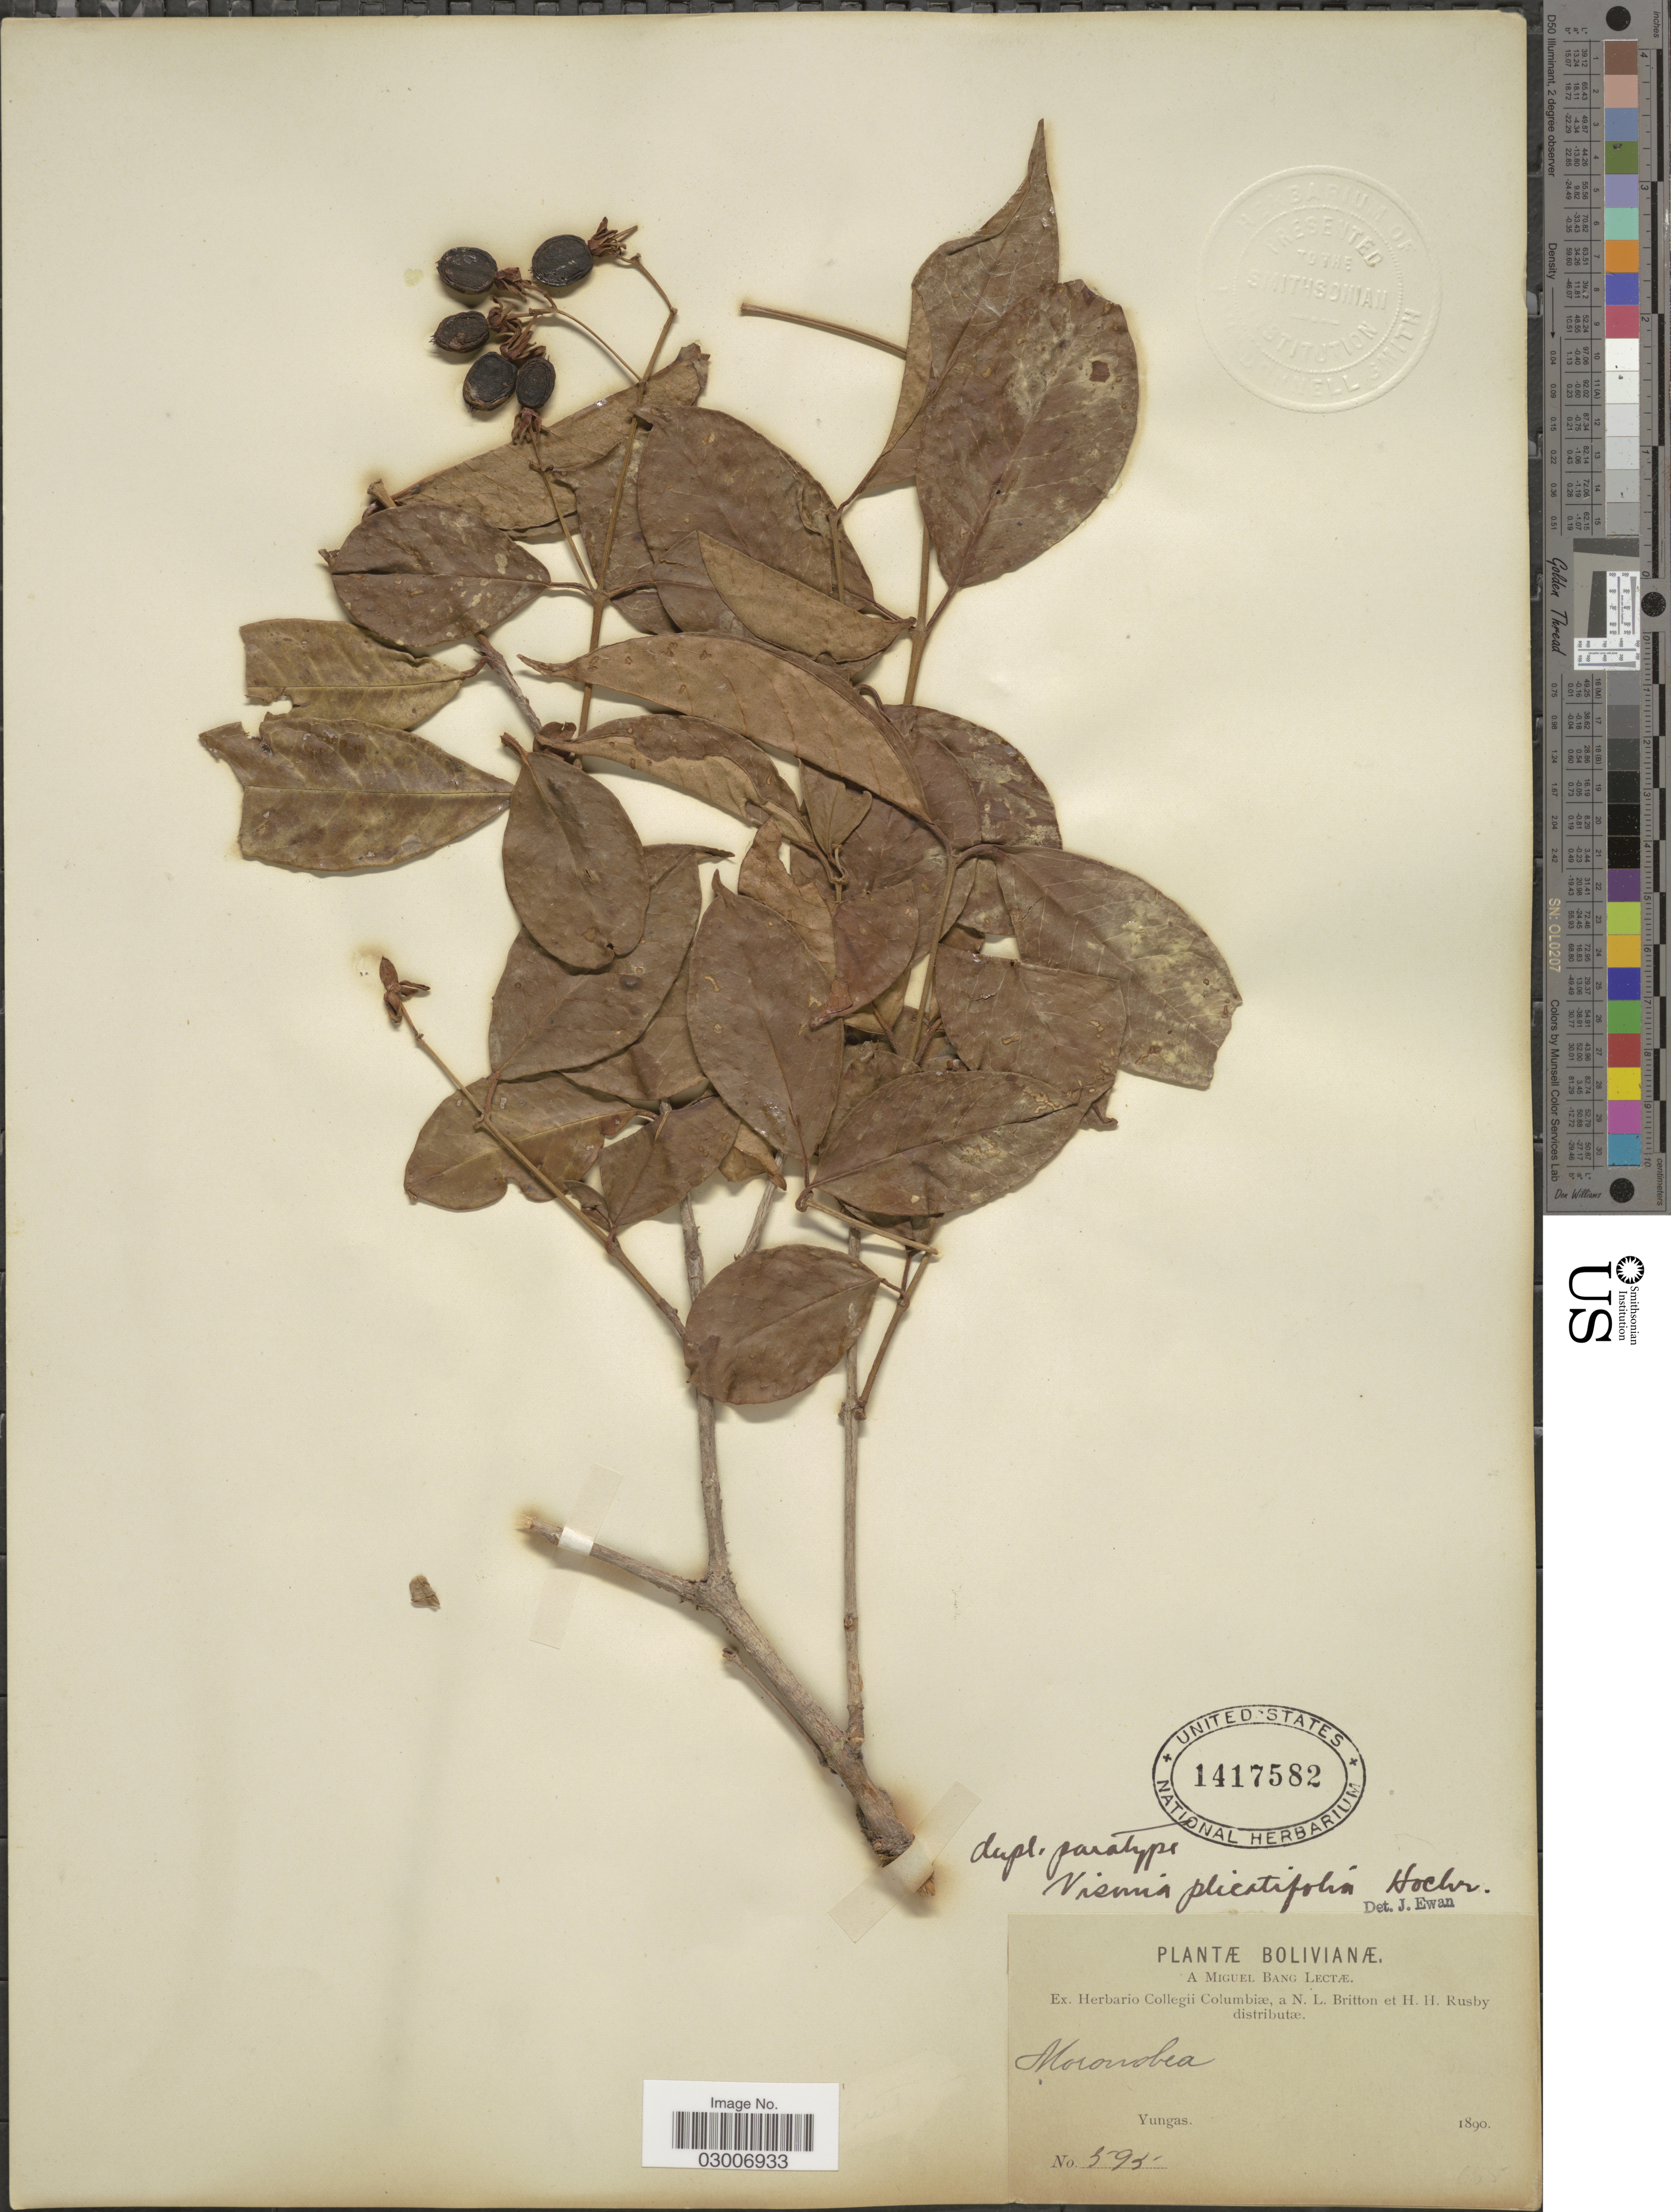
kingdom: Plantae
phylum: Tracheophyta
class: Magnoliopsida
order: Malpighiales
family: Hypericaceae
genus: Vismia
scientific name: Vismia plicatifolia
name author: Hochr.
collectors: M. Bang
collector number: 595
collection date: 1890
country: Bolivia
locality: Yungas.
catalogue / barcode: US 1417582